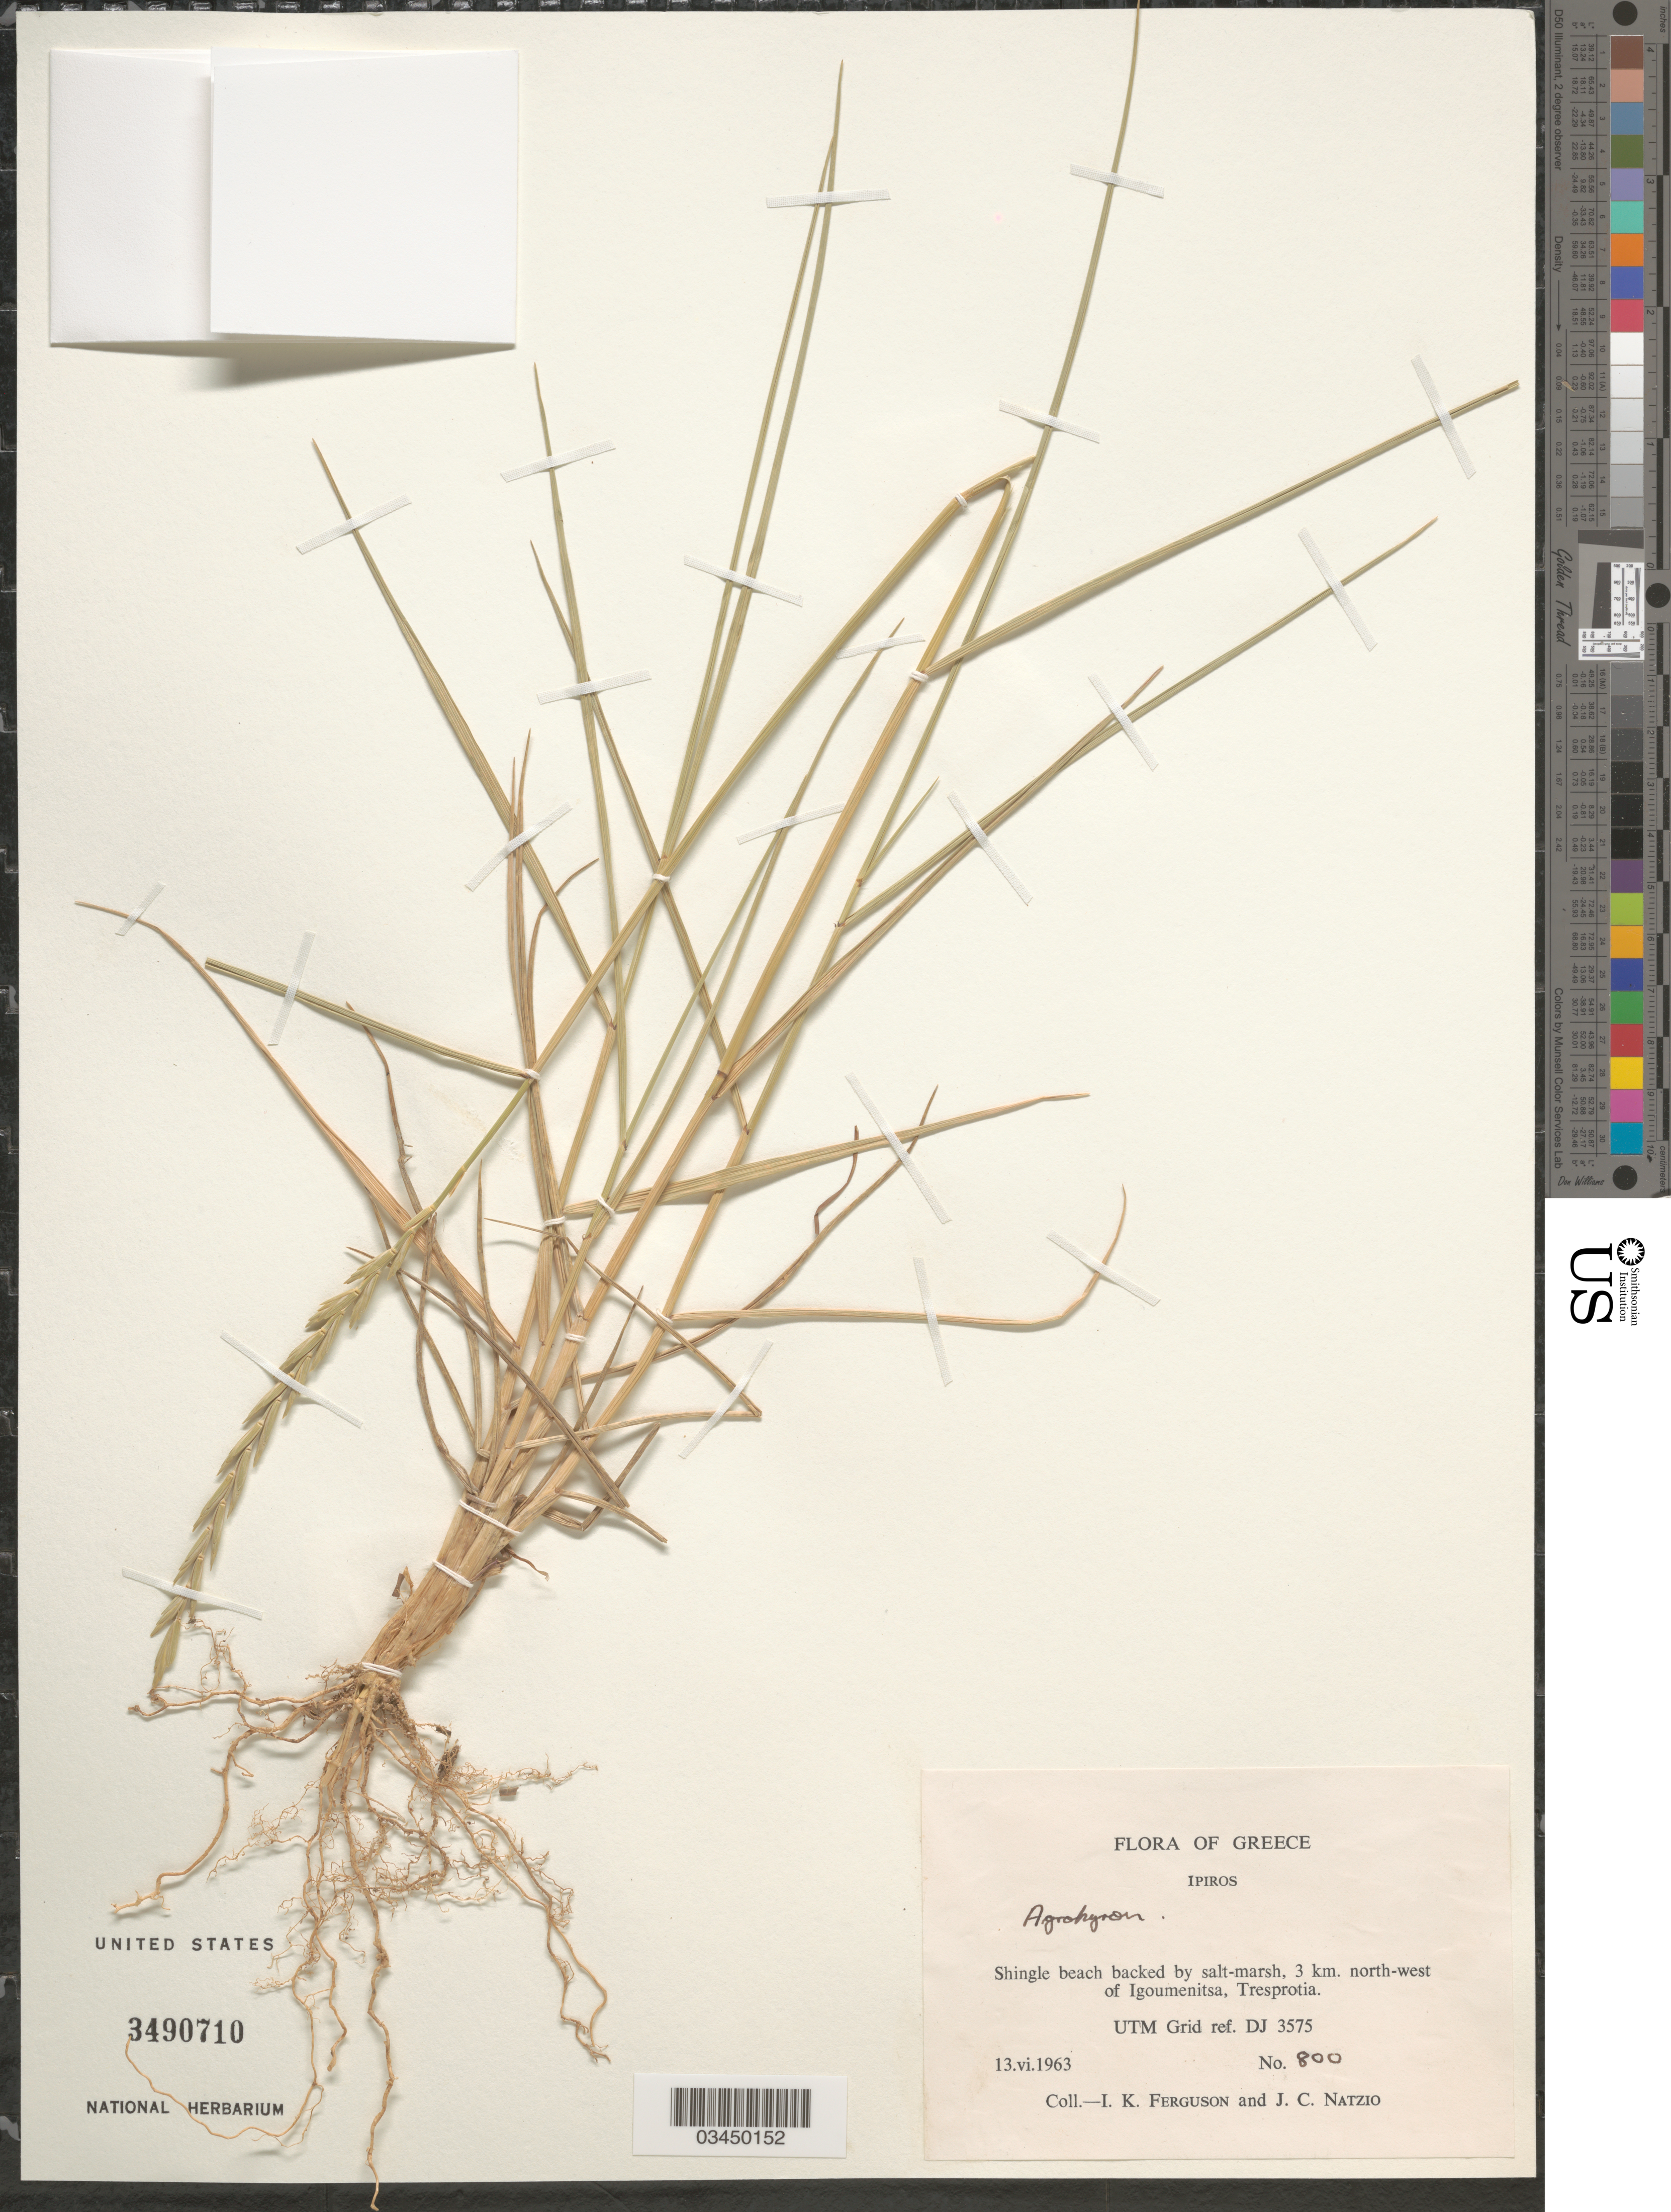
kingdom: Plantae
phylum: Tracheophyta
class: Liliopsida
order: Poales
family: Poaceae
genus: Elymus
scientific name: Elymus sp.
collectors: I. K. Ferguson & J. Natzio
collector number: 800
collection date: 1963-06-13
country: Greece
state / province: Epirua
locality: Ipiros. 3 km. north-west of Igoumenitsa, Tresprotia. UTM Grid ref. DJ 3575.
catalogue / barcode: US 3490710